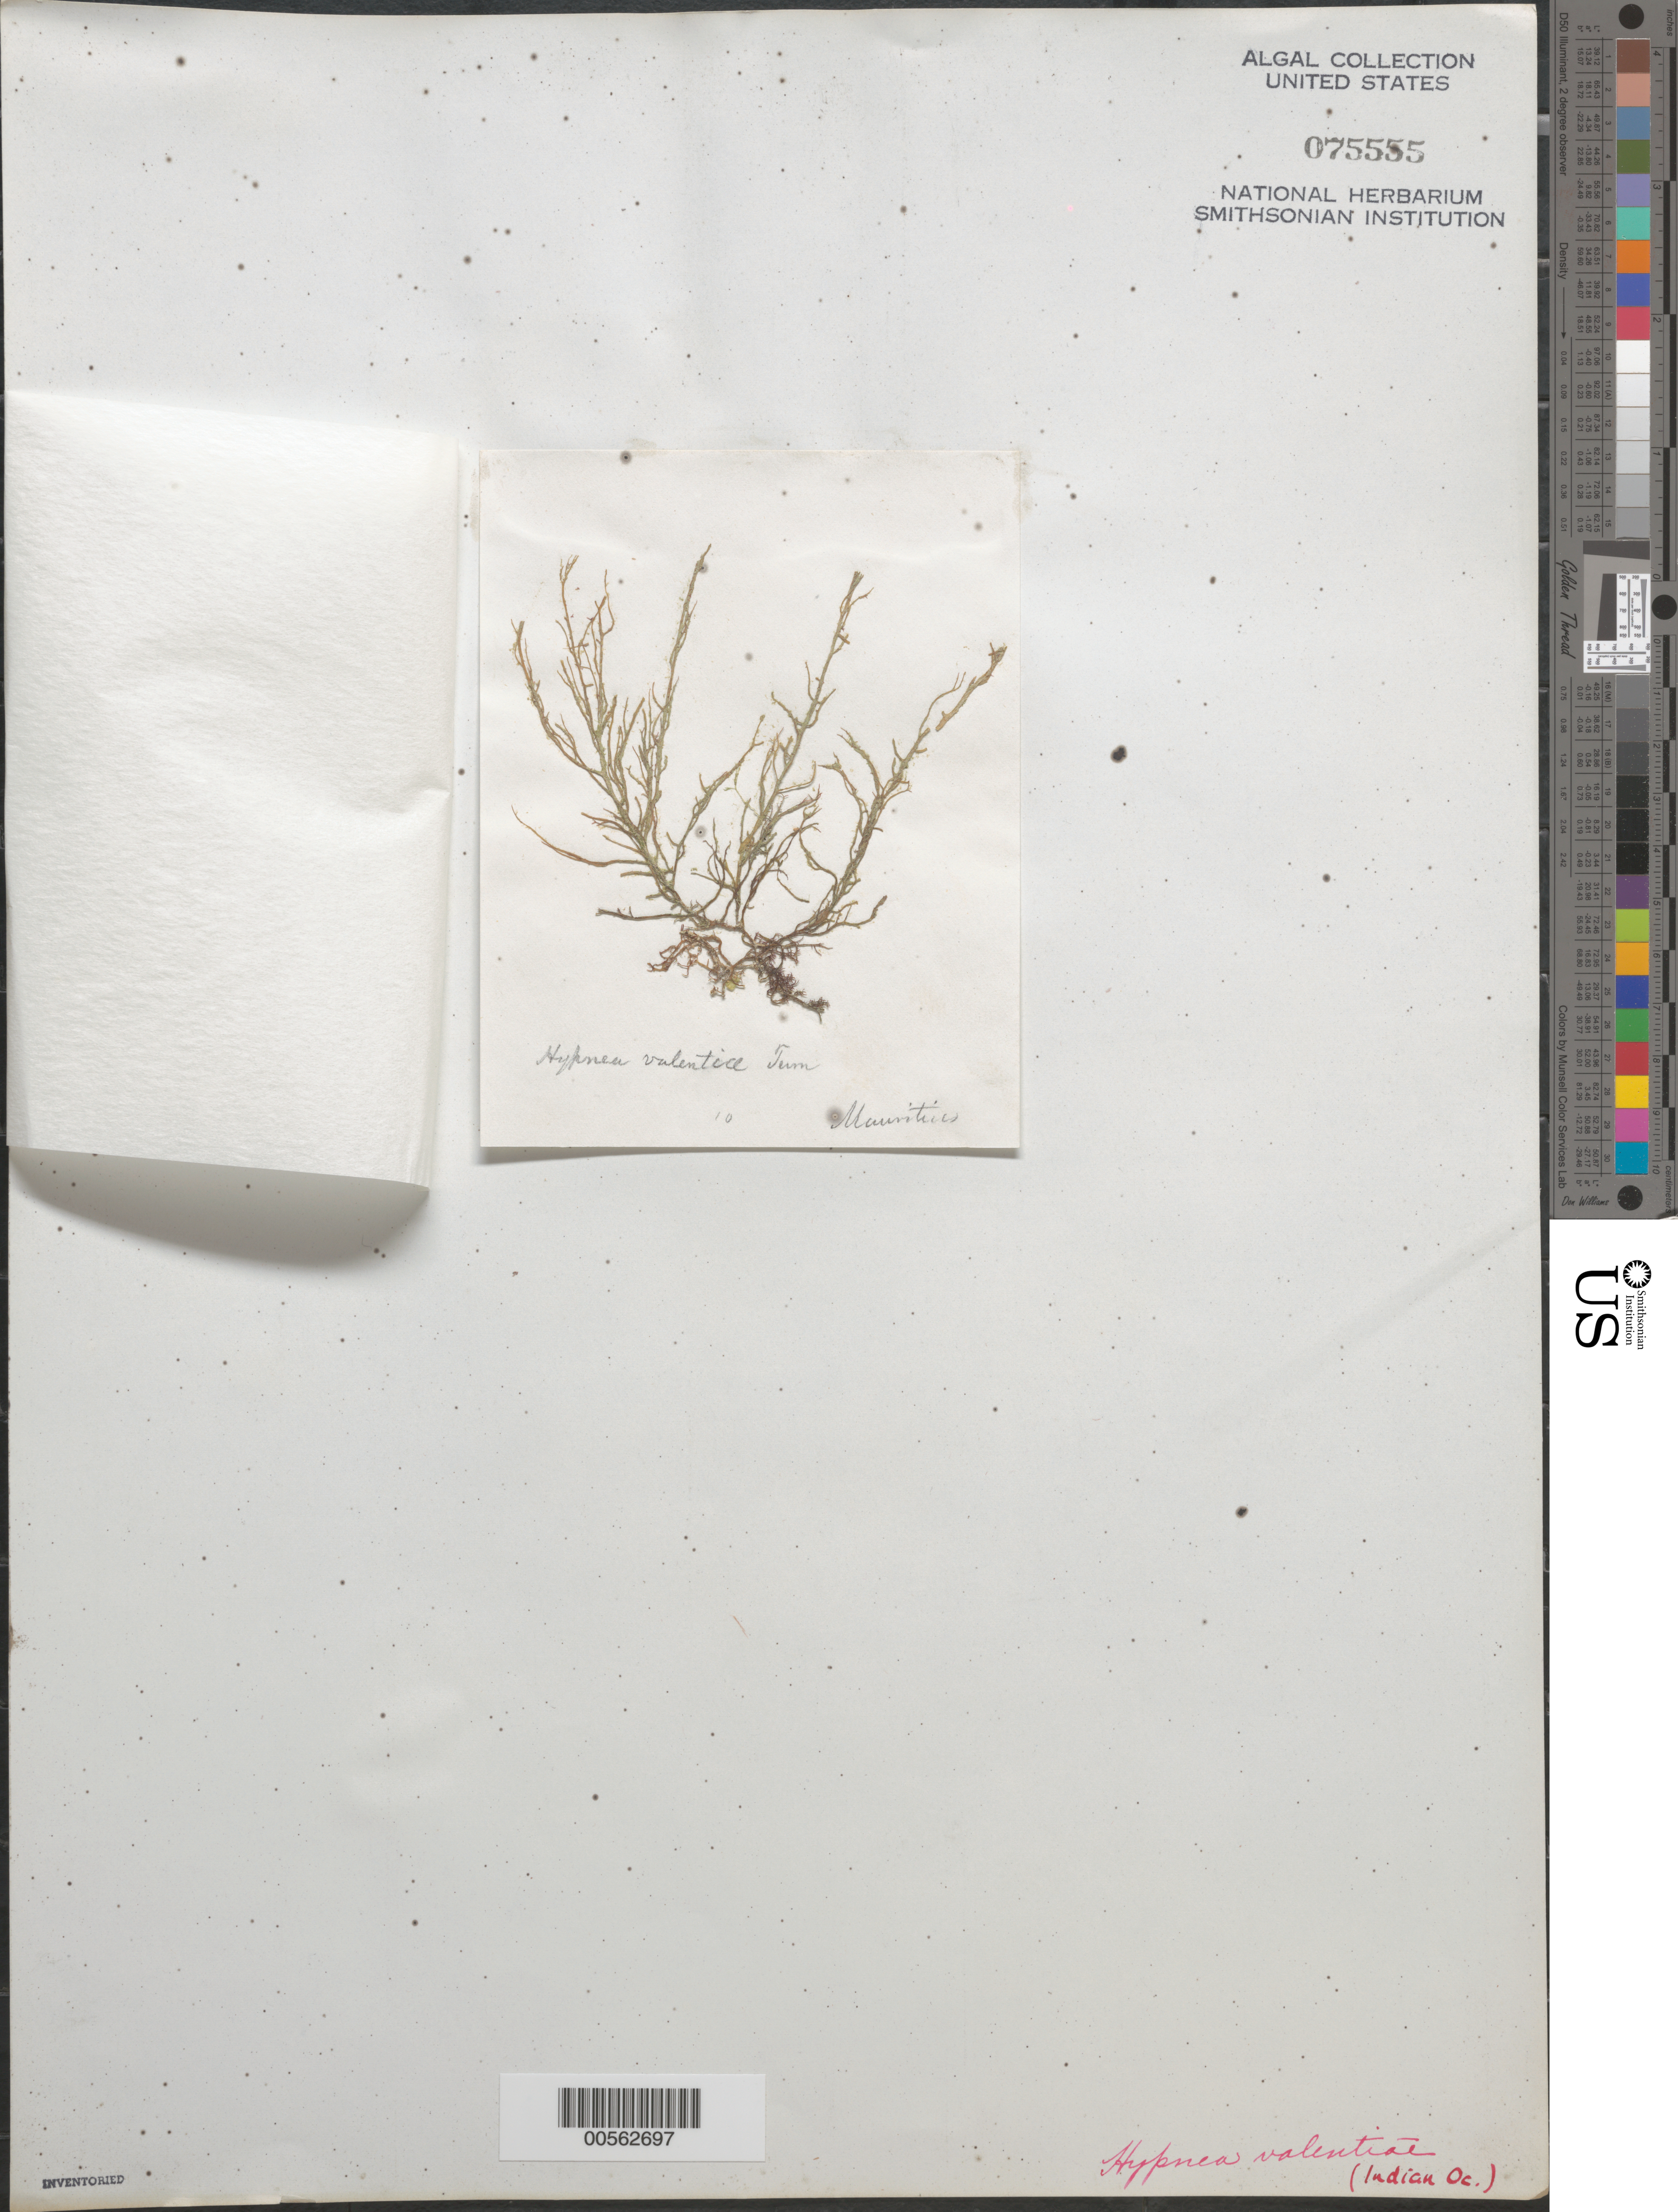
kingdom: Plantae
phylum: Rhodophyta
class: Florideophyceae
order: Gigartinales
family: Cystocloniaceae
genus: Hypnea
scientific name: Hypnea valentiae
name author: (Turner) Mont.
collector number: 10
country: Mauritius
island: Mauritius Island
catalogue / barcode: US 75555